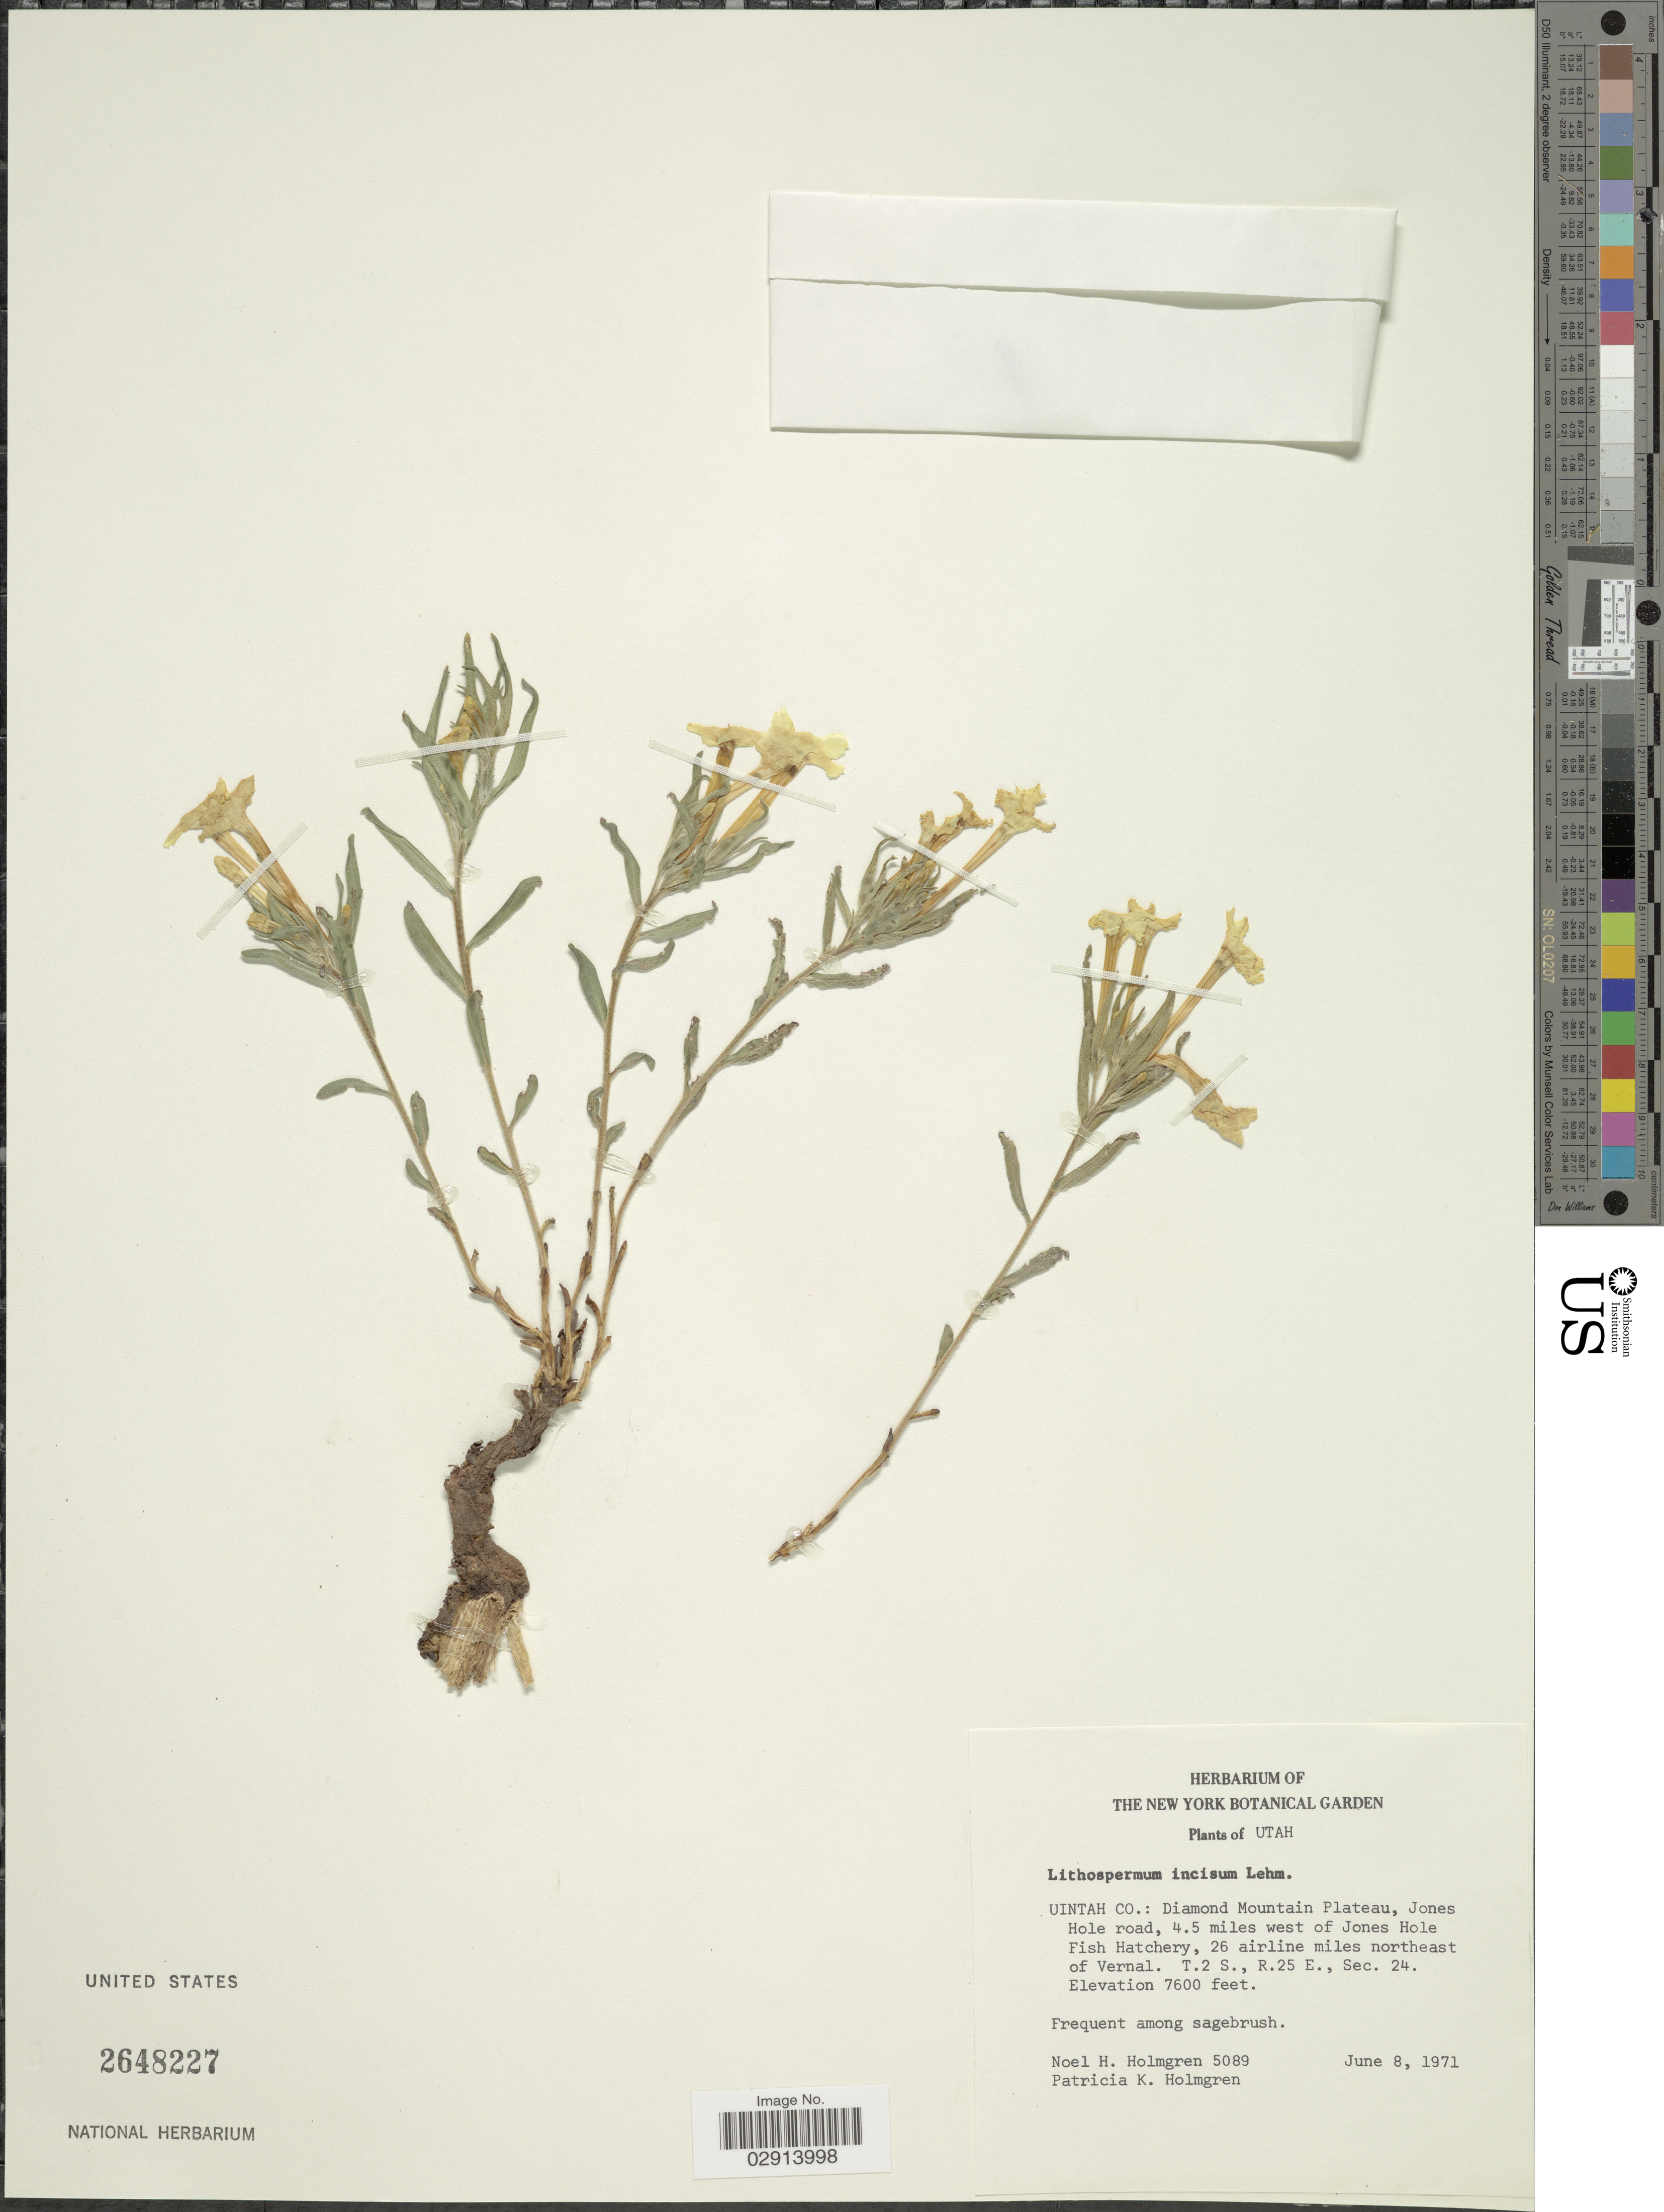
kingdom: Plantae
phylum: Tracheophyta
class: Magnoliopsida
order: Boraginales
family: Boraginaceae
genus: Lithospermum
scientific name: Lithospermum incisum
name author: Lehm.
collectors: N. H. Holmgren & P. K. Holmgren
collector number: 5089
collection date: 1971-06-08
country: United States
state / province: Utah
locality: Uintah Co.: Diamond Mountain Plateau, Jones Hole road, 4.5 miles west of Jones Hole Fish Hatchery, 26 airline miles northeast of Vernal. T.2 S., R.25 E., Sec. 24.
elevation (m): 2316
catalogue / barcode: US 2648227